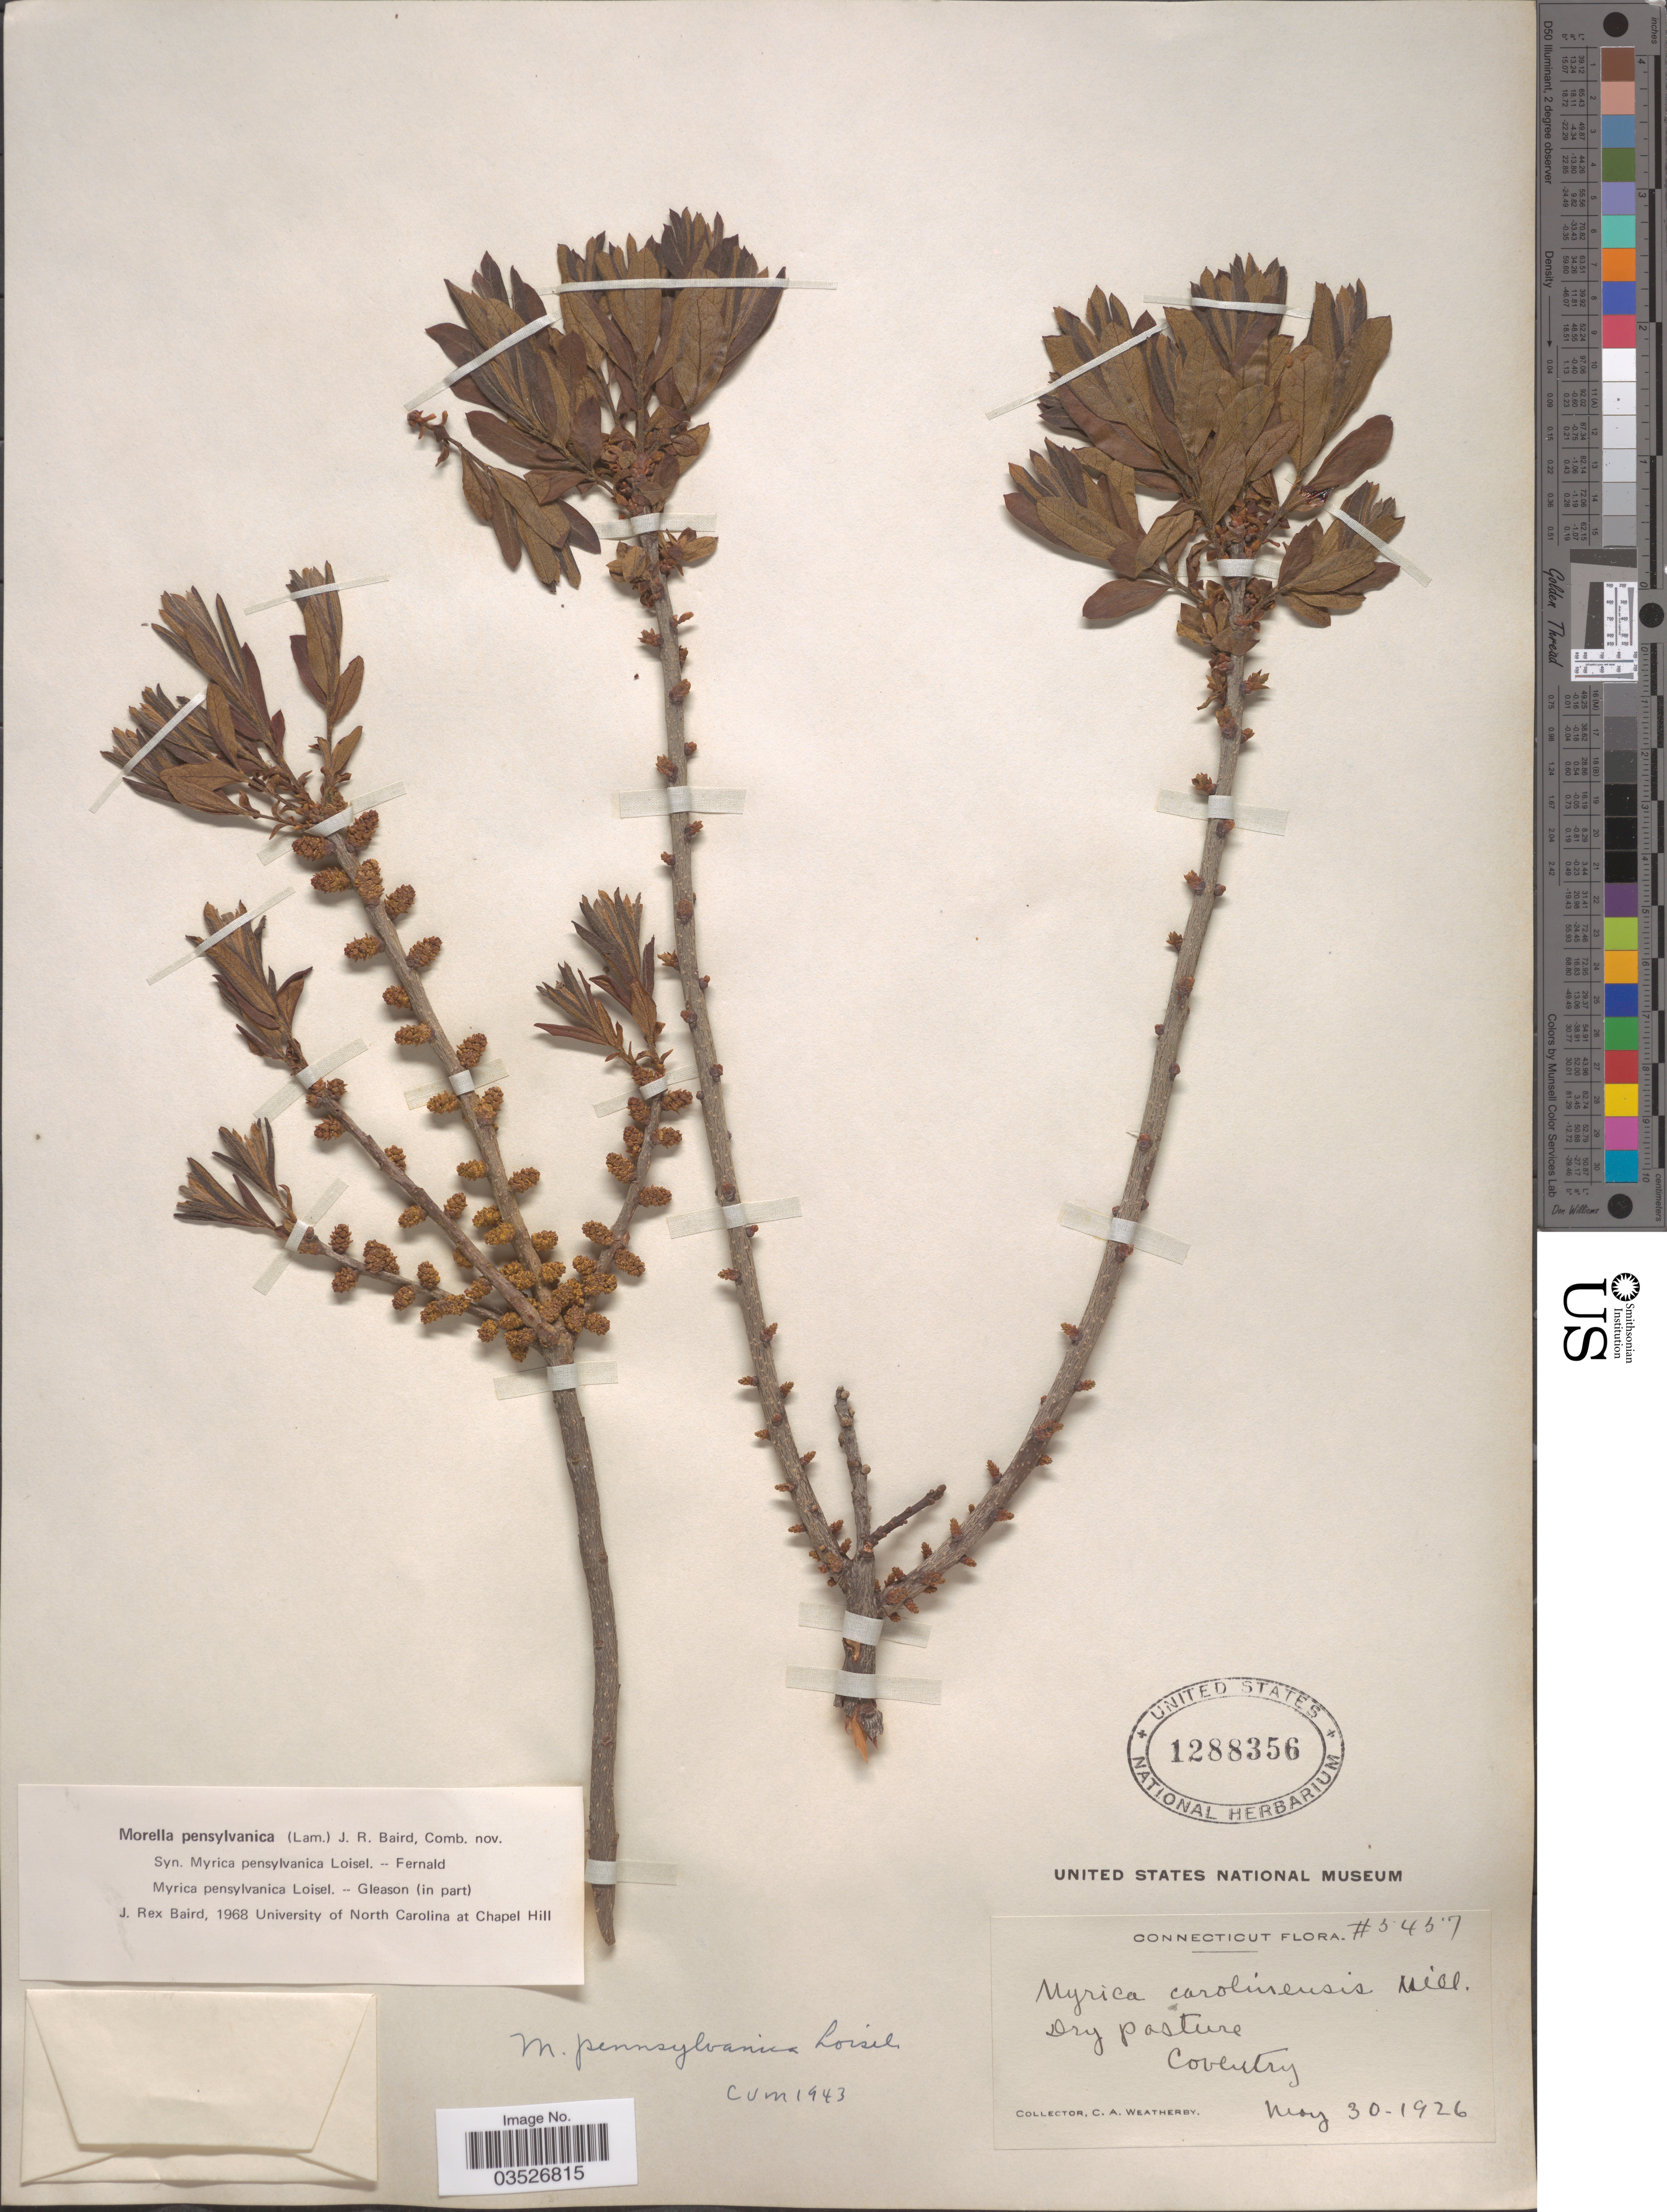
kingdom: Plantae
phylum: Tracheophyta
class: Magnoliopsida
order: Fagales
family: Myricaceae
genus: Morella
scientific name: Morella pensylvanica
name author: (Mirb.) Kartesz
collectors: C. A. Weatherby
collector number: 5457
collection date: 1926-05-30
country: United States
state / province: Connecticut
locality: Dry pasture, Coventry.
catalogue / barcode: US 1288356